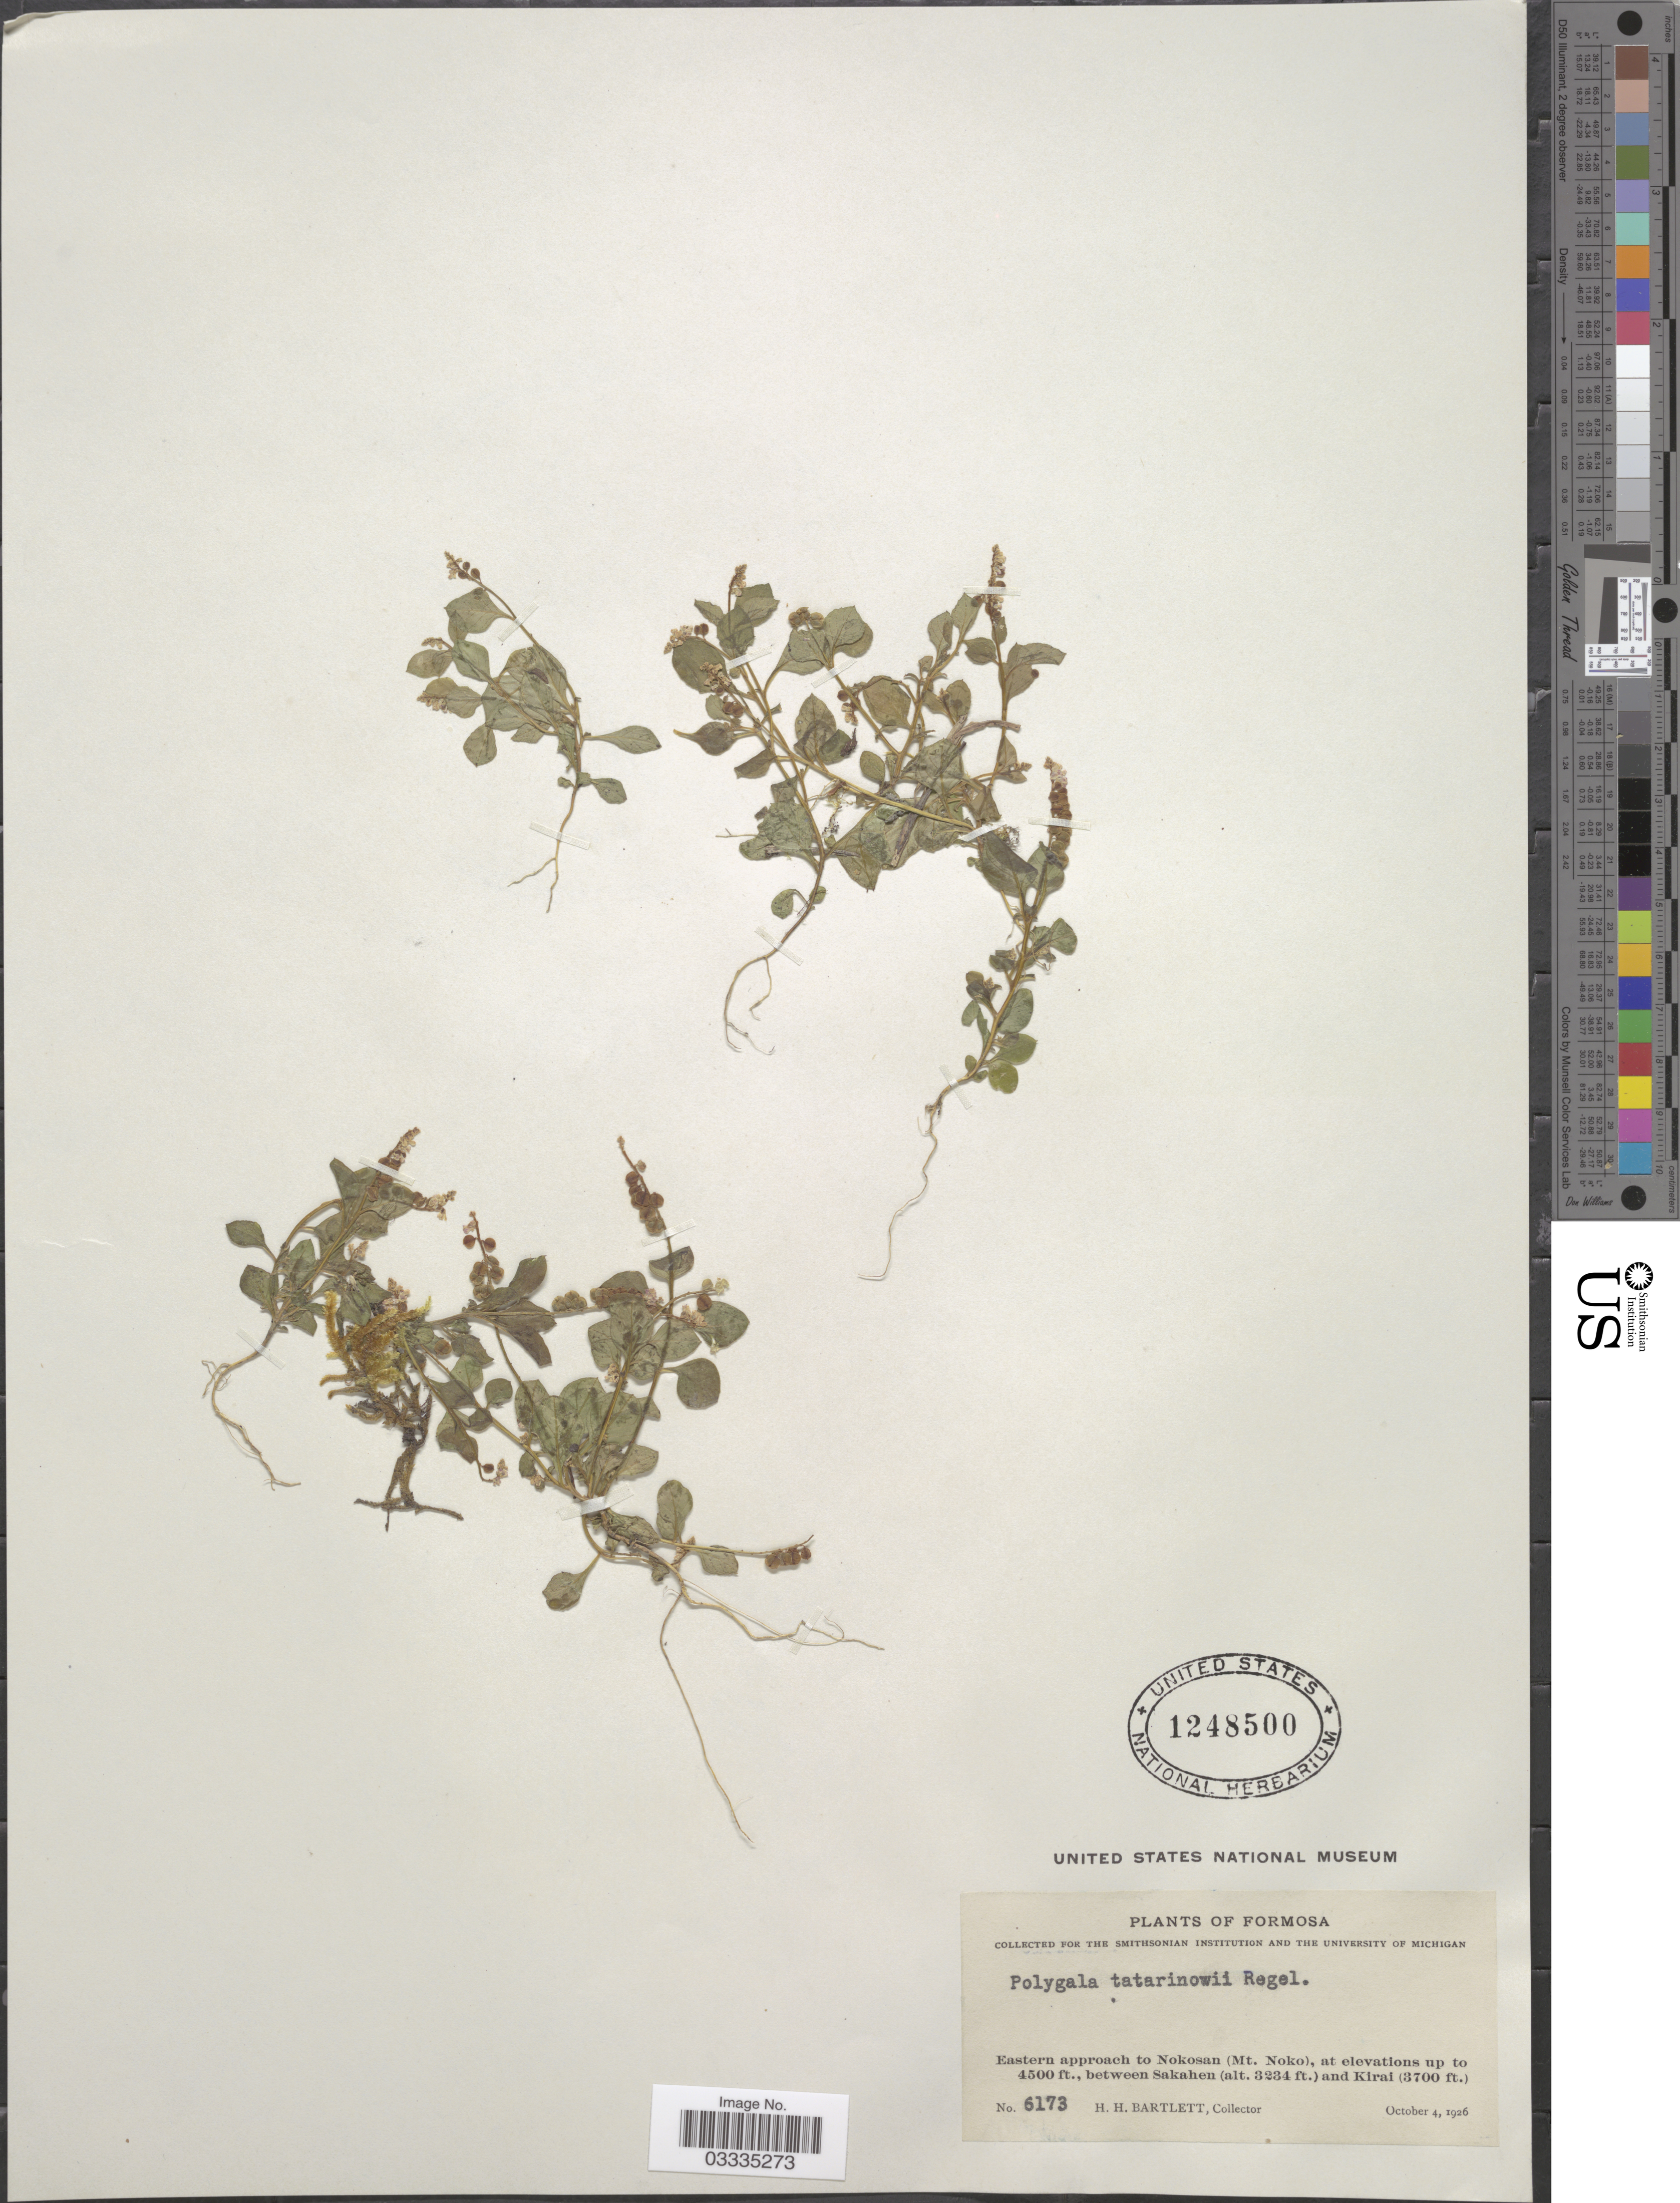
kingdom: Plantae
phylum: Tracheophyta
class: Magnoliopsida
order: Fabales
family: Polygalaceae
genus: Polygala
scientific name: Polygala tatarinowii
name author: Regel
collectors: H. H. Bartlett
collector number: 6173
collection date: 1926-10-04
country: Taiwan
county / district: Hualien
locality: Formosa. Eastern approach to Nokosan (Mt. Noko) between Sakahen and Kirai.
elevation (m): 986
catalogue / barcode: US 1248500